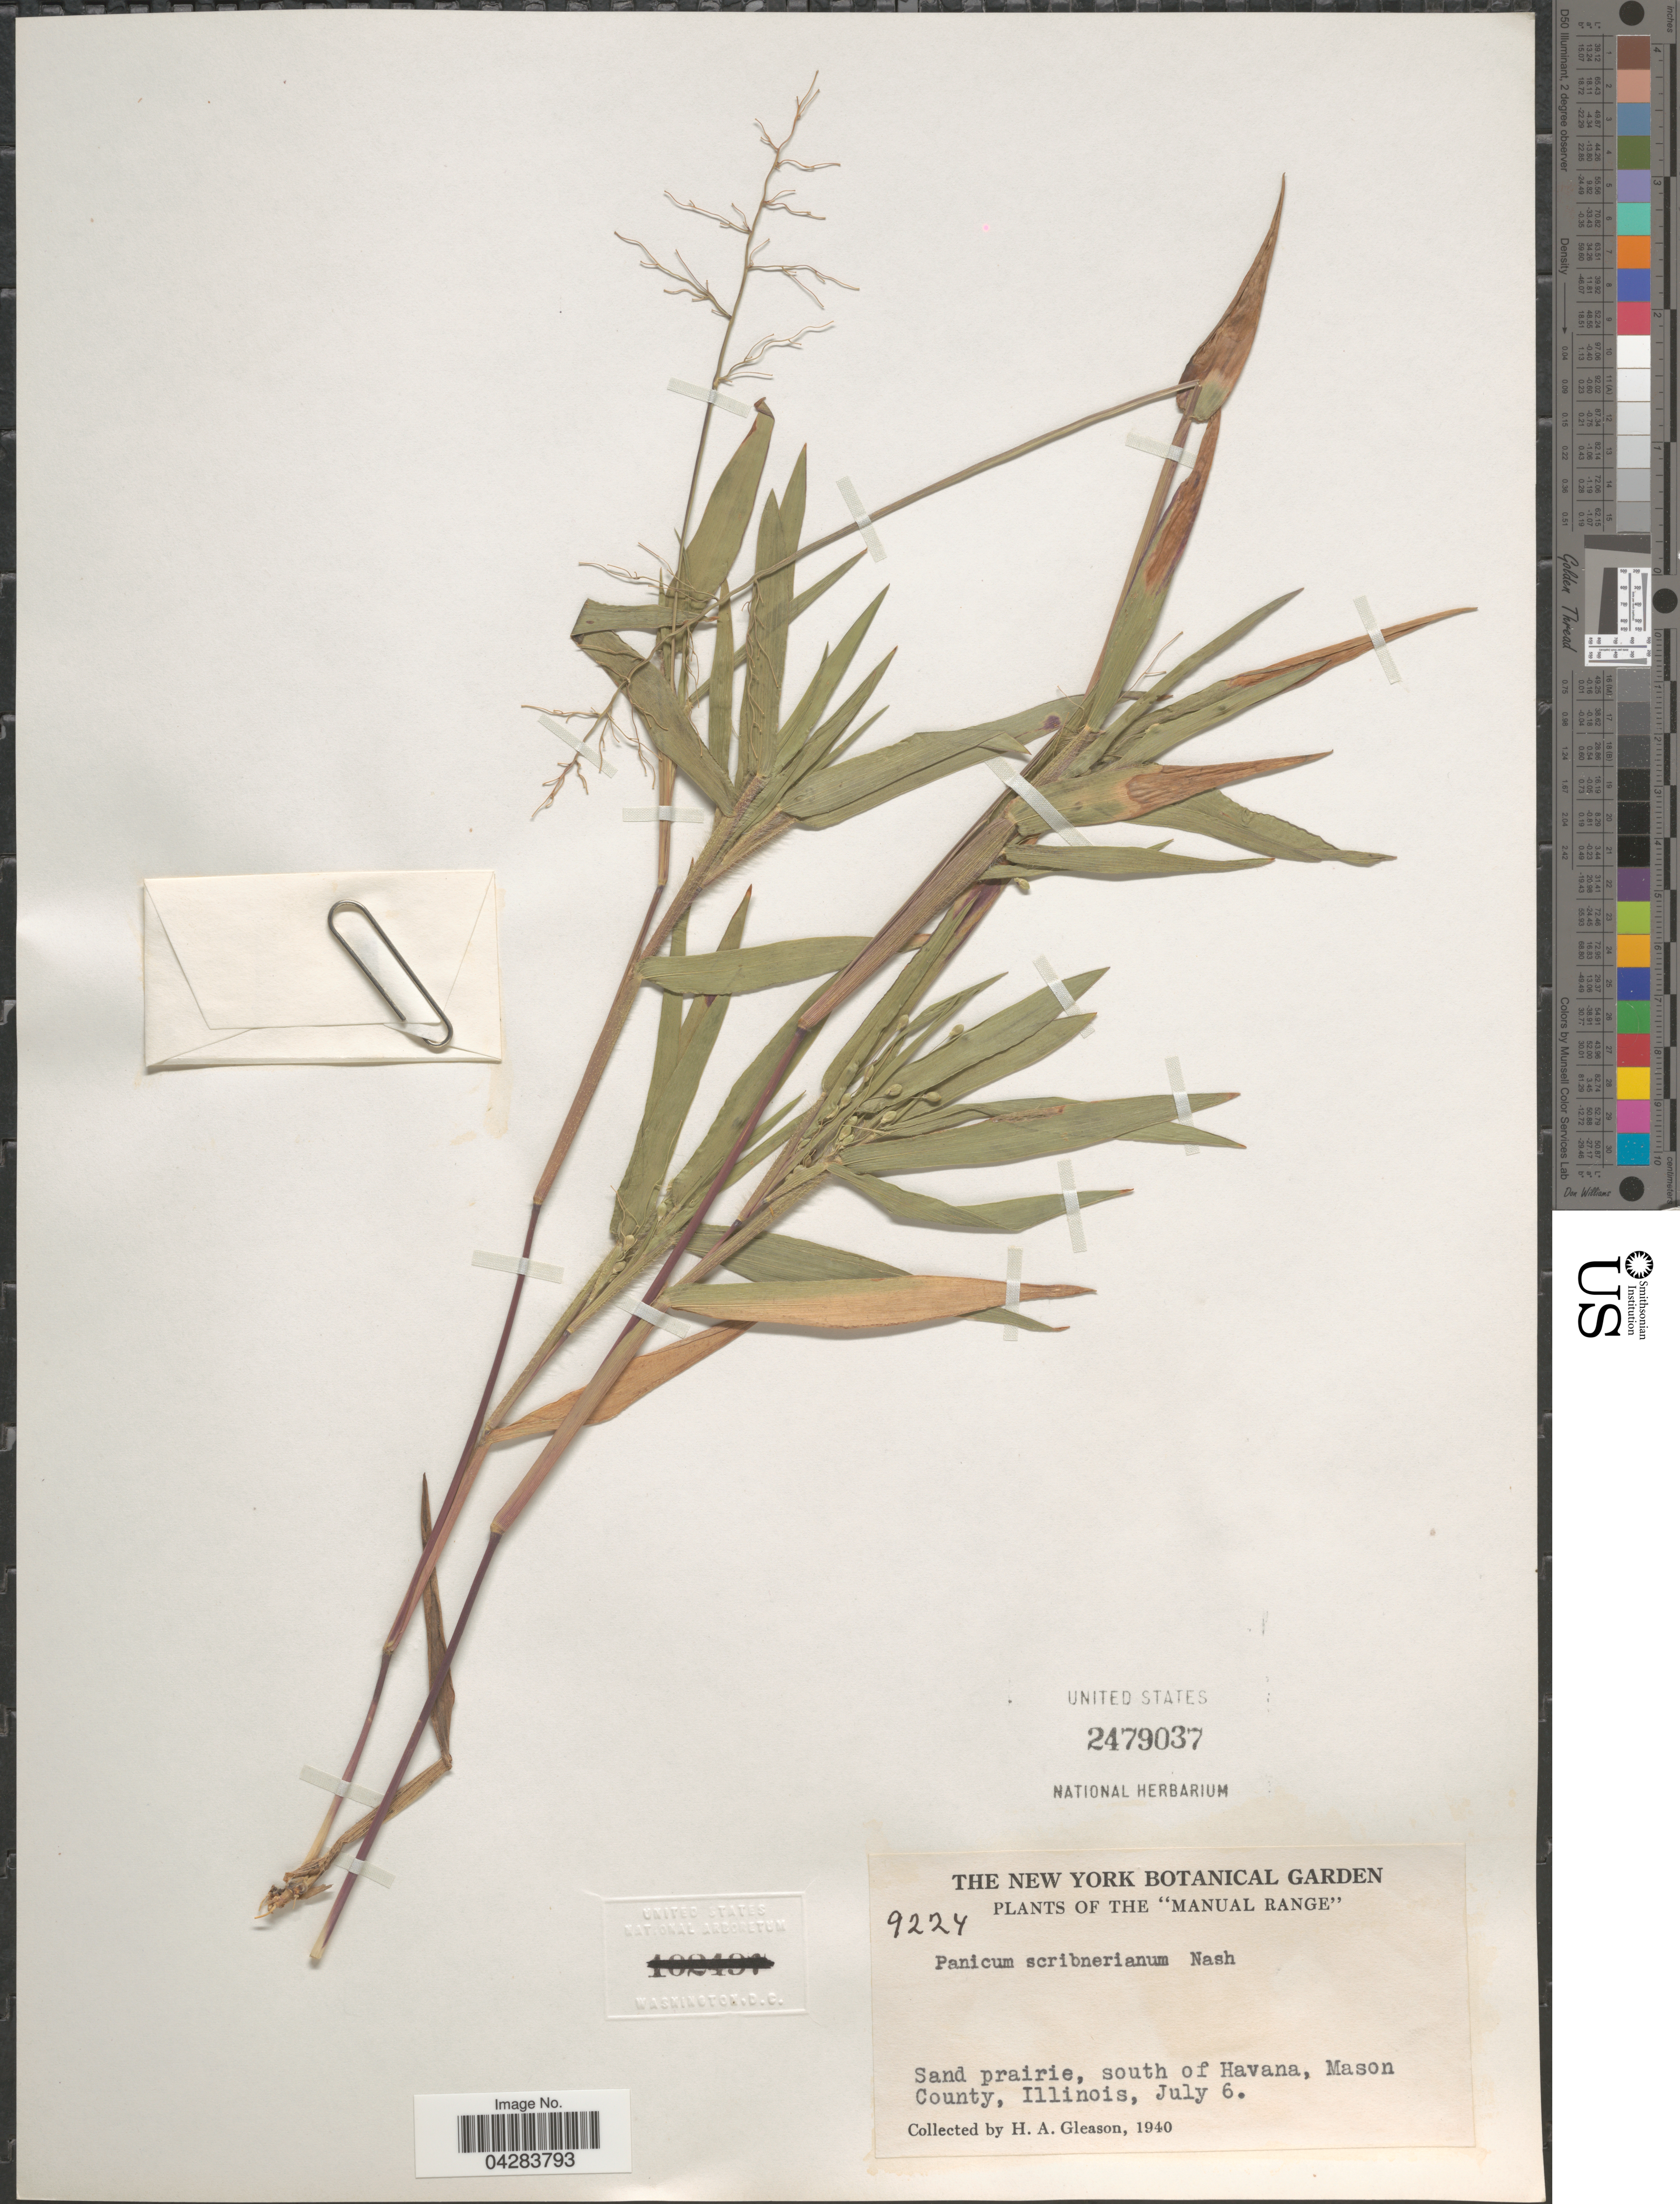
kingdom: Plantae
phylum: Tracheophyta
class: Liliopsida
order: Poales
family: Poaceae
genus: Dichanthelium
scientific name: Dichanthelium oligosanthes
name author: (Schult.) Gould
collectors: H. A. Gleason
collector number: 9224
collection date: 1940-07-06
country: United States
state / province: Illinois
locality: Manual Range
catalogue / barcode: US 2479037